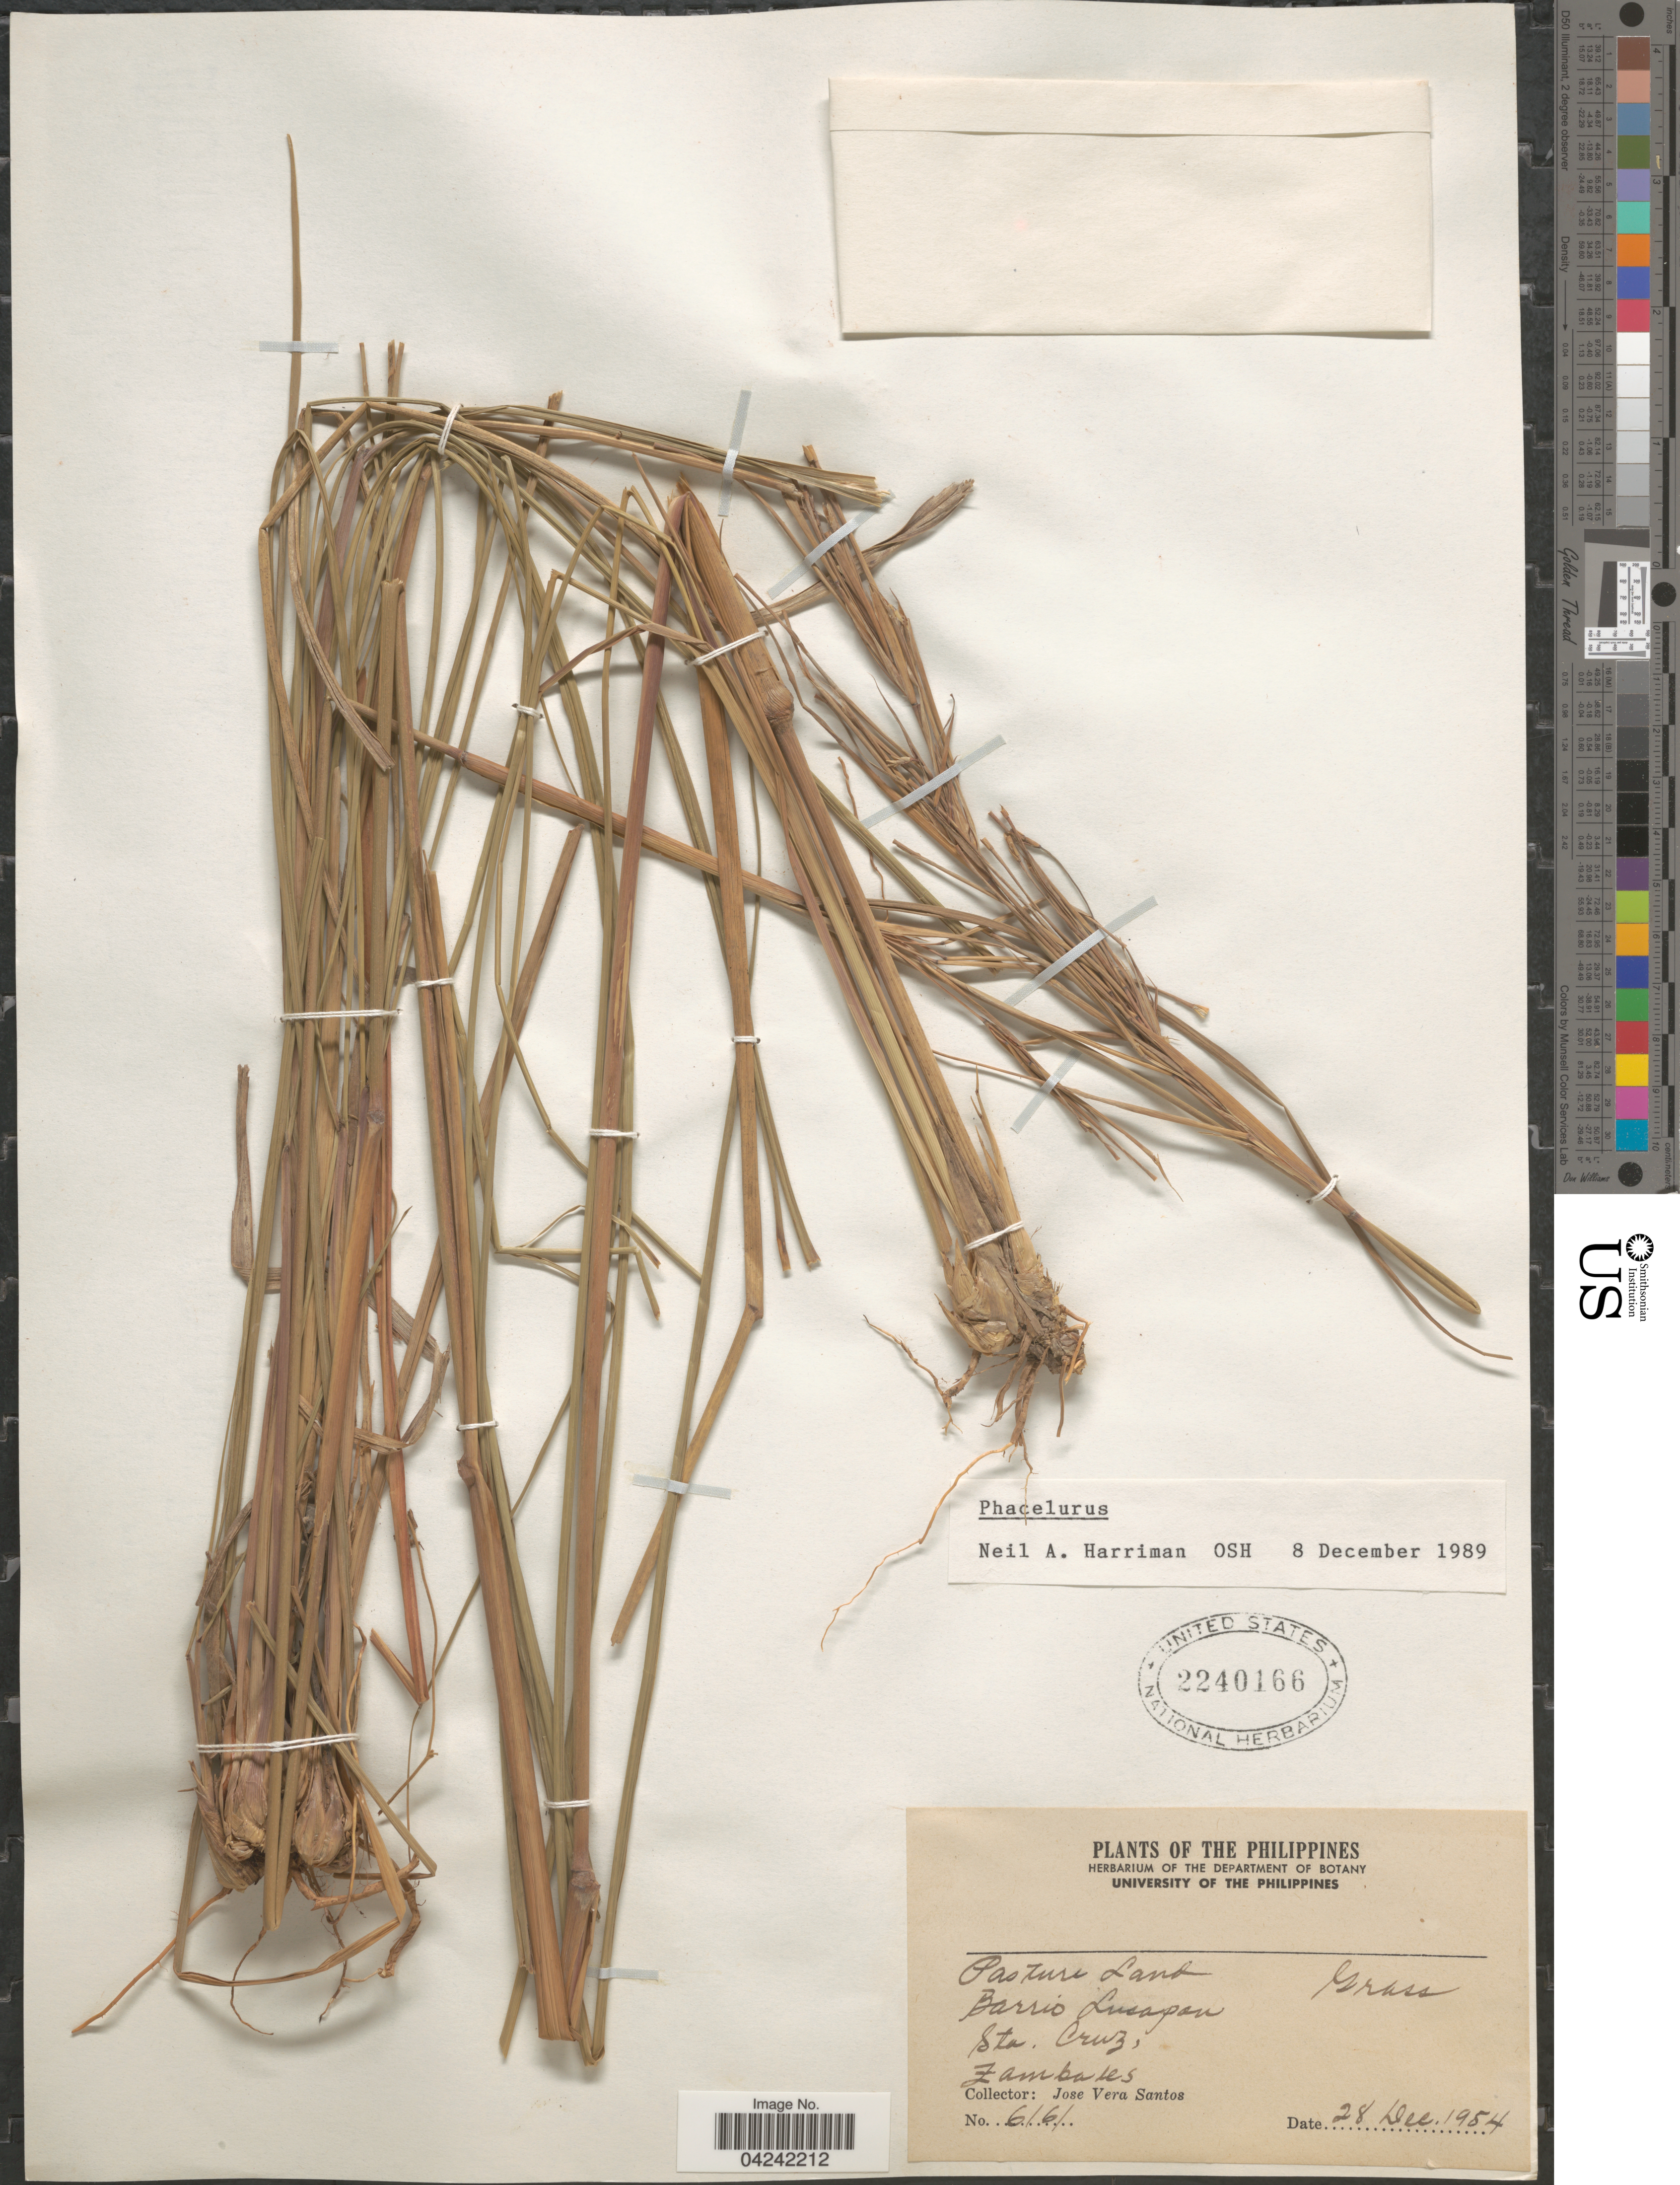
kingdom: Plantae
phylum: Tracheophyta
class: Liliopsida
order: Poales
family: Poaceae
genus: Phacelurus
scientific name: Phacelurus speciosus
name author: (Steud.) C. E. Hubb.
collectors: J. Santos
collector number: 6161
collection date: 1954-12-28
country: Philippines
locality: Barrio Lusapan. Sta. Cruz, Zambales.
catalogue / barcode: US 2240166